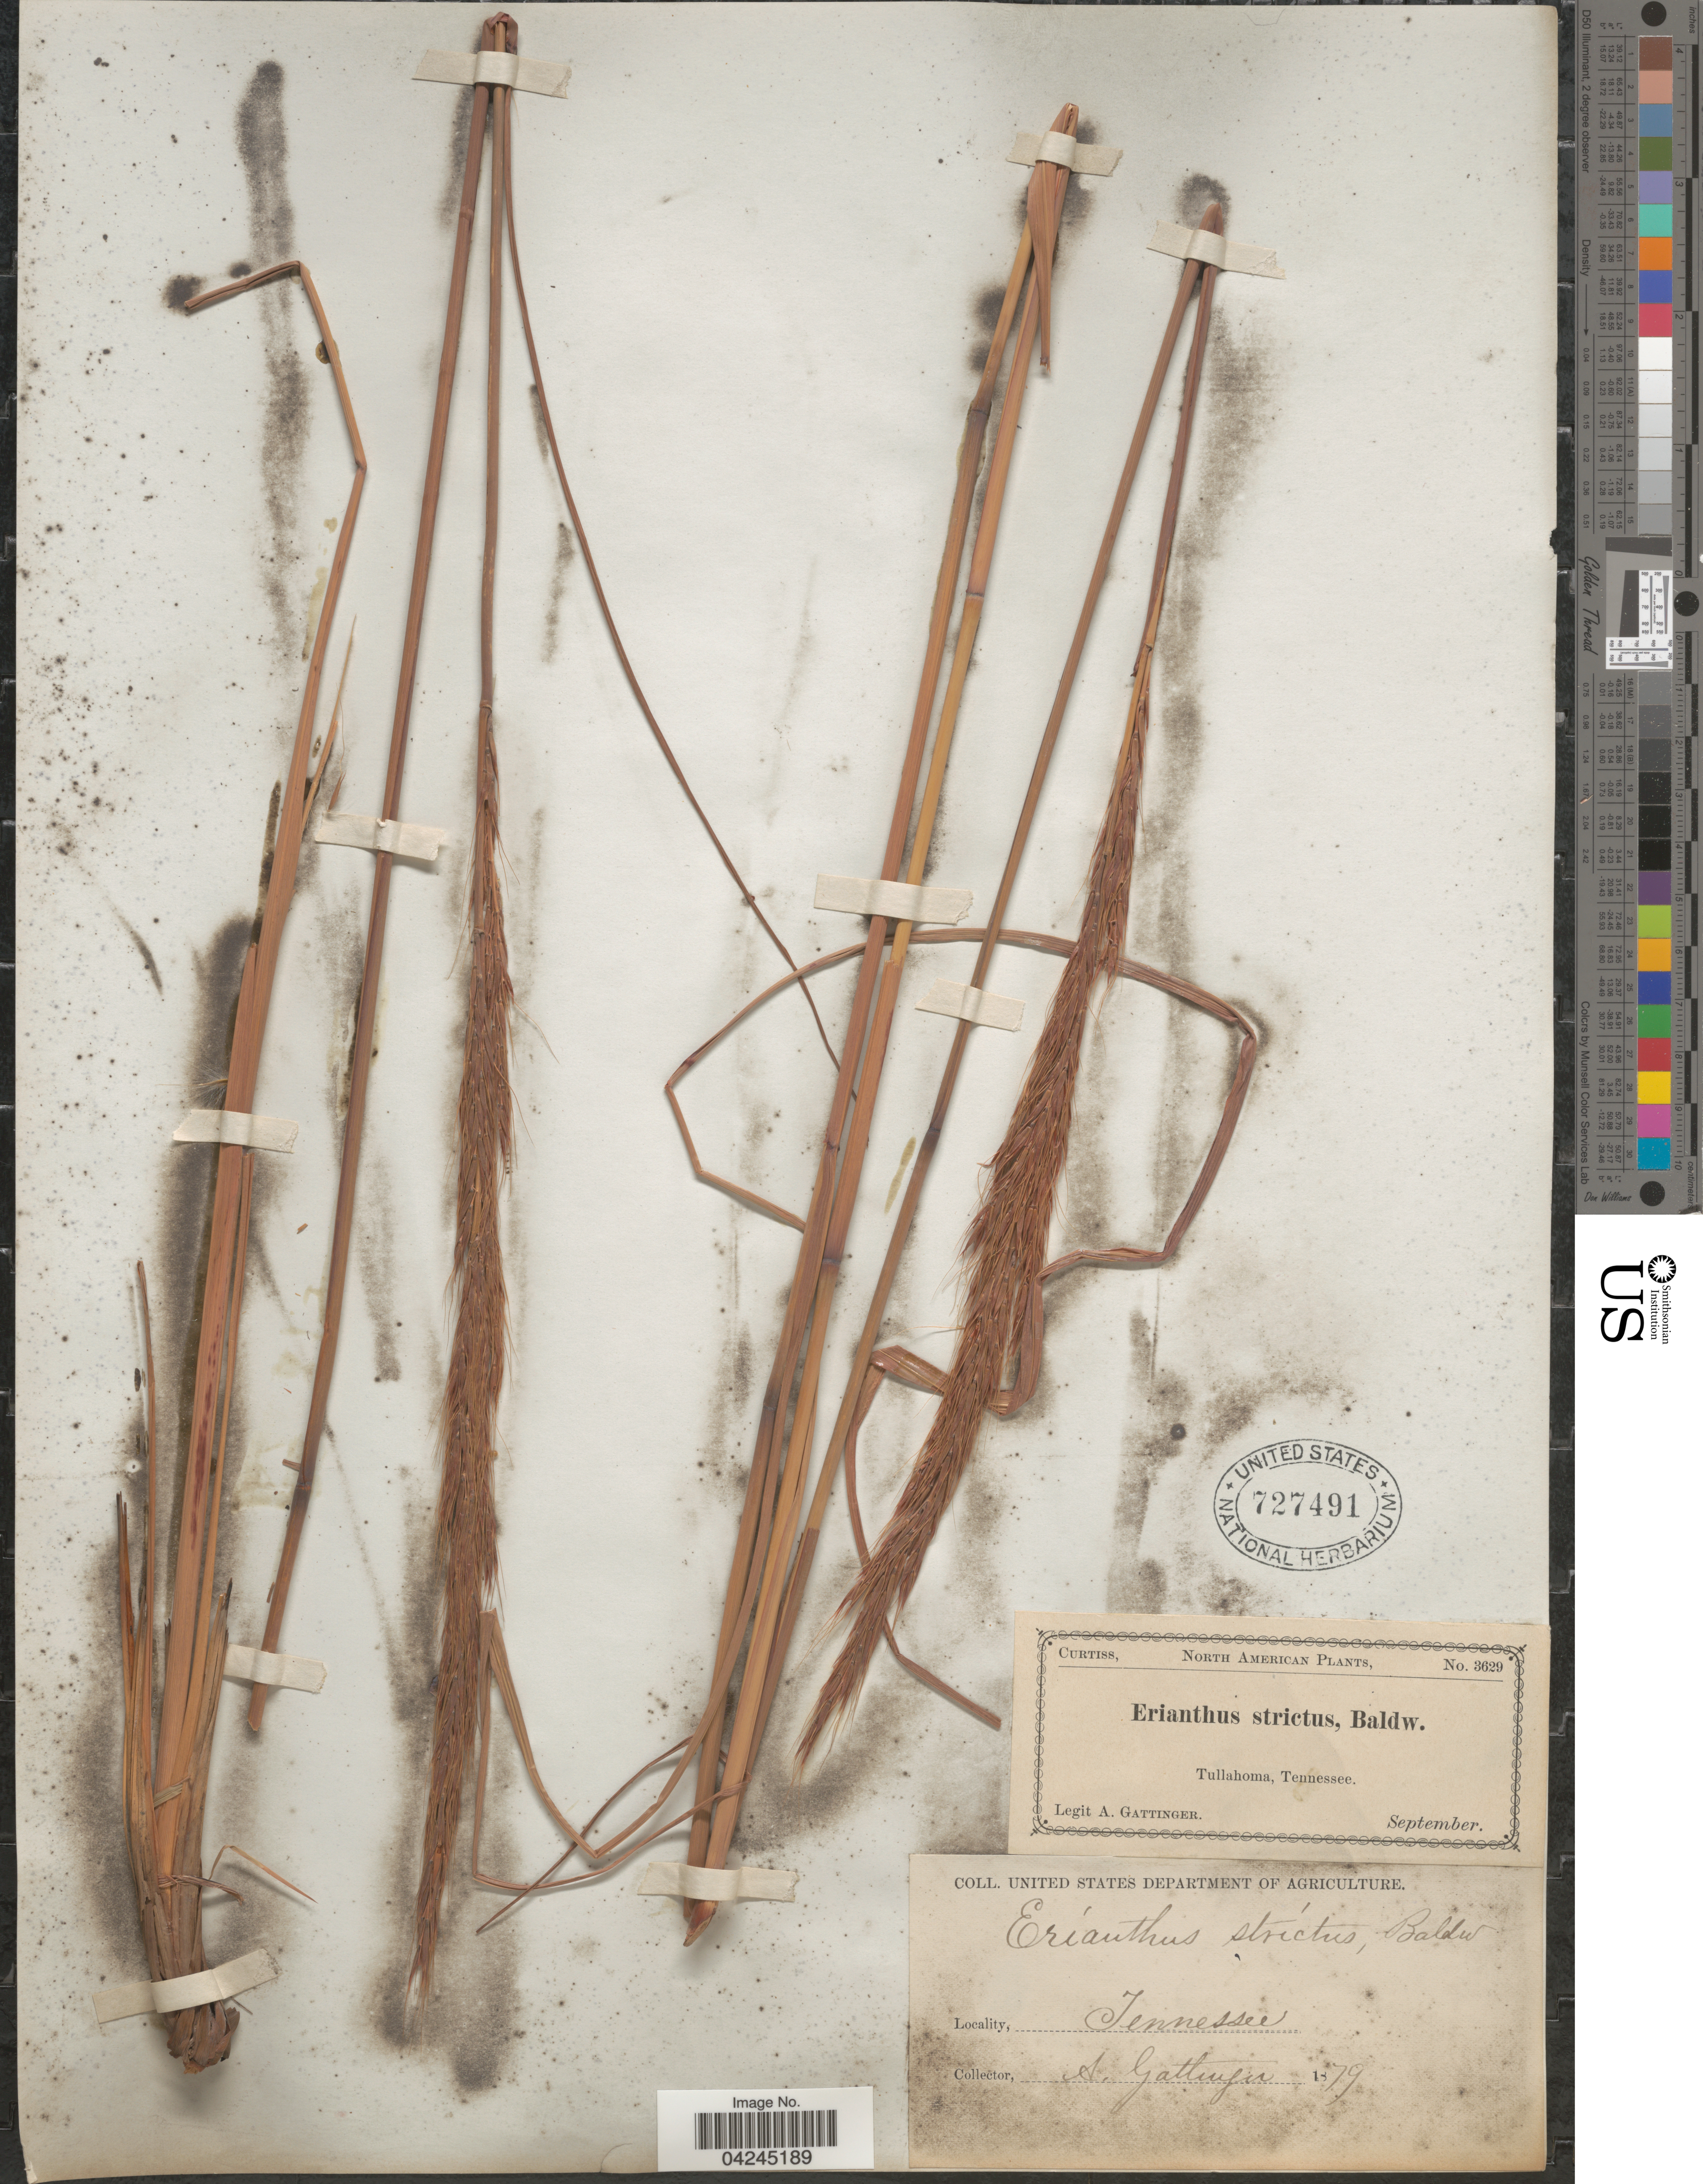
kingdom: Plantae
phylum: Tracheophyta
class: Liliopsida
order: Poales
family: Poaceae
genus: Erianthus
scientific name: Erianthus strictus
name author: Baldwin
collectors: A. Gattinger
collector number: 3629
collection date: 1879-09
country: United States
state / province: Tennessee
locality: Tullahoma.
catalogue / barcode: US 727491